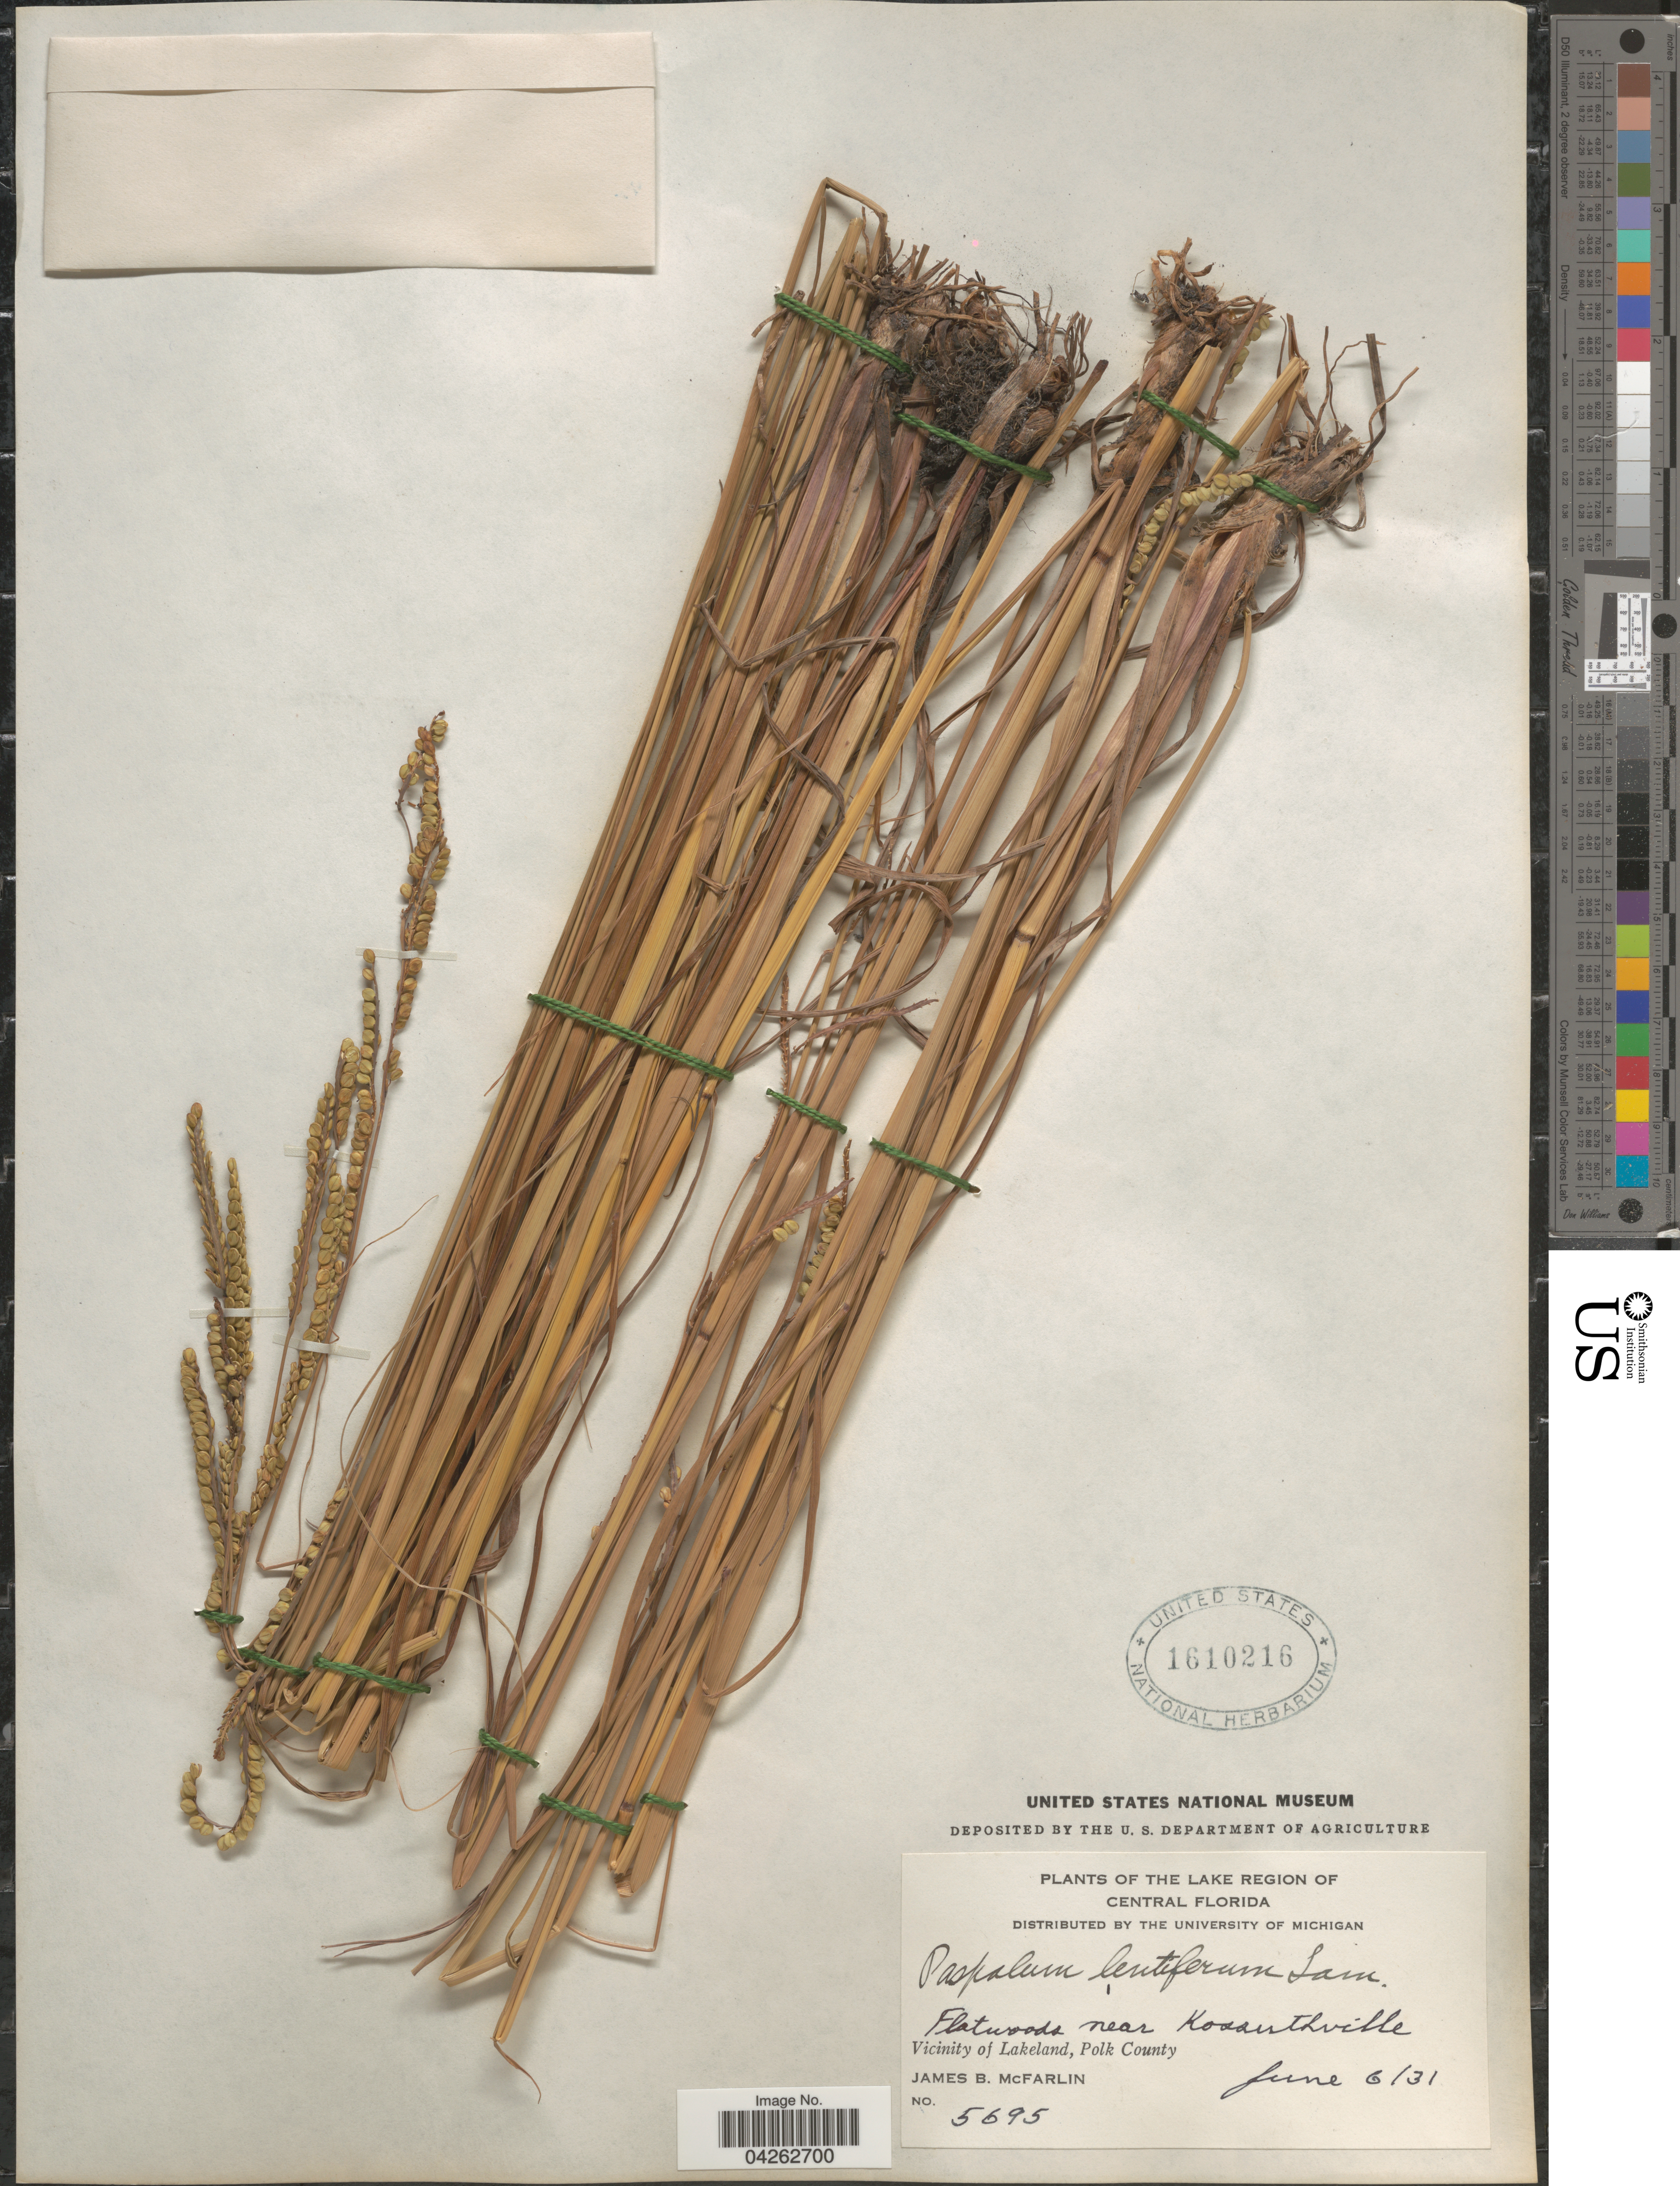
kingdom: Plantae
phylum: Tracheophyta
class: Liliopsida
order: Poales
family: Poaceae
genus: Paspalum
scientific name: Paspalum lentiferum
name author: Lam.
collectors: J. McFarlin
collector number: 5695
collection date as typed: Transcribed d/m/y: 6/6/31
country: United States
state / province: Florida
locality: Lake Region of Central Florida. Flatwoods near Kossuthville. Vicinity of Lakeland, Polk County.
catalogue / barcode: US 1610216